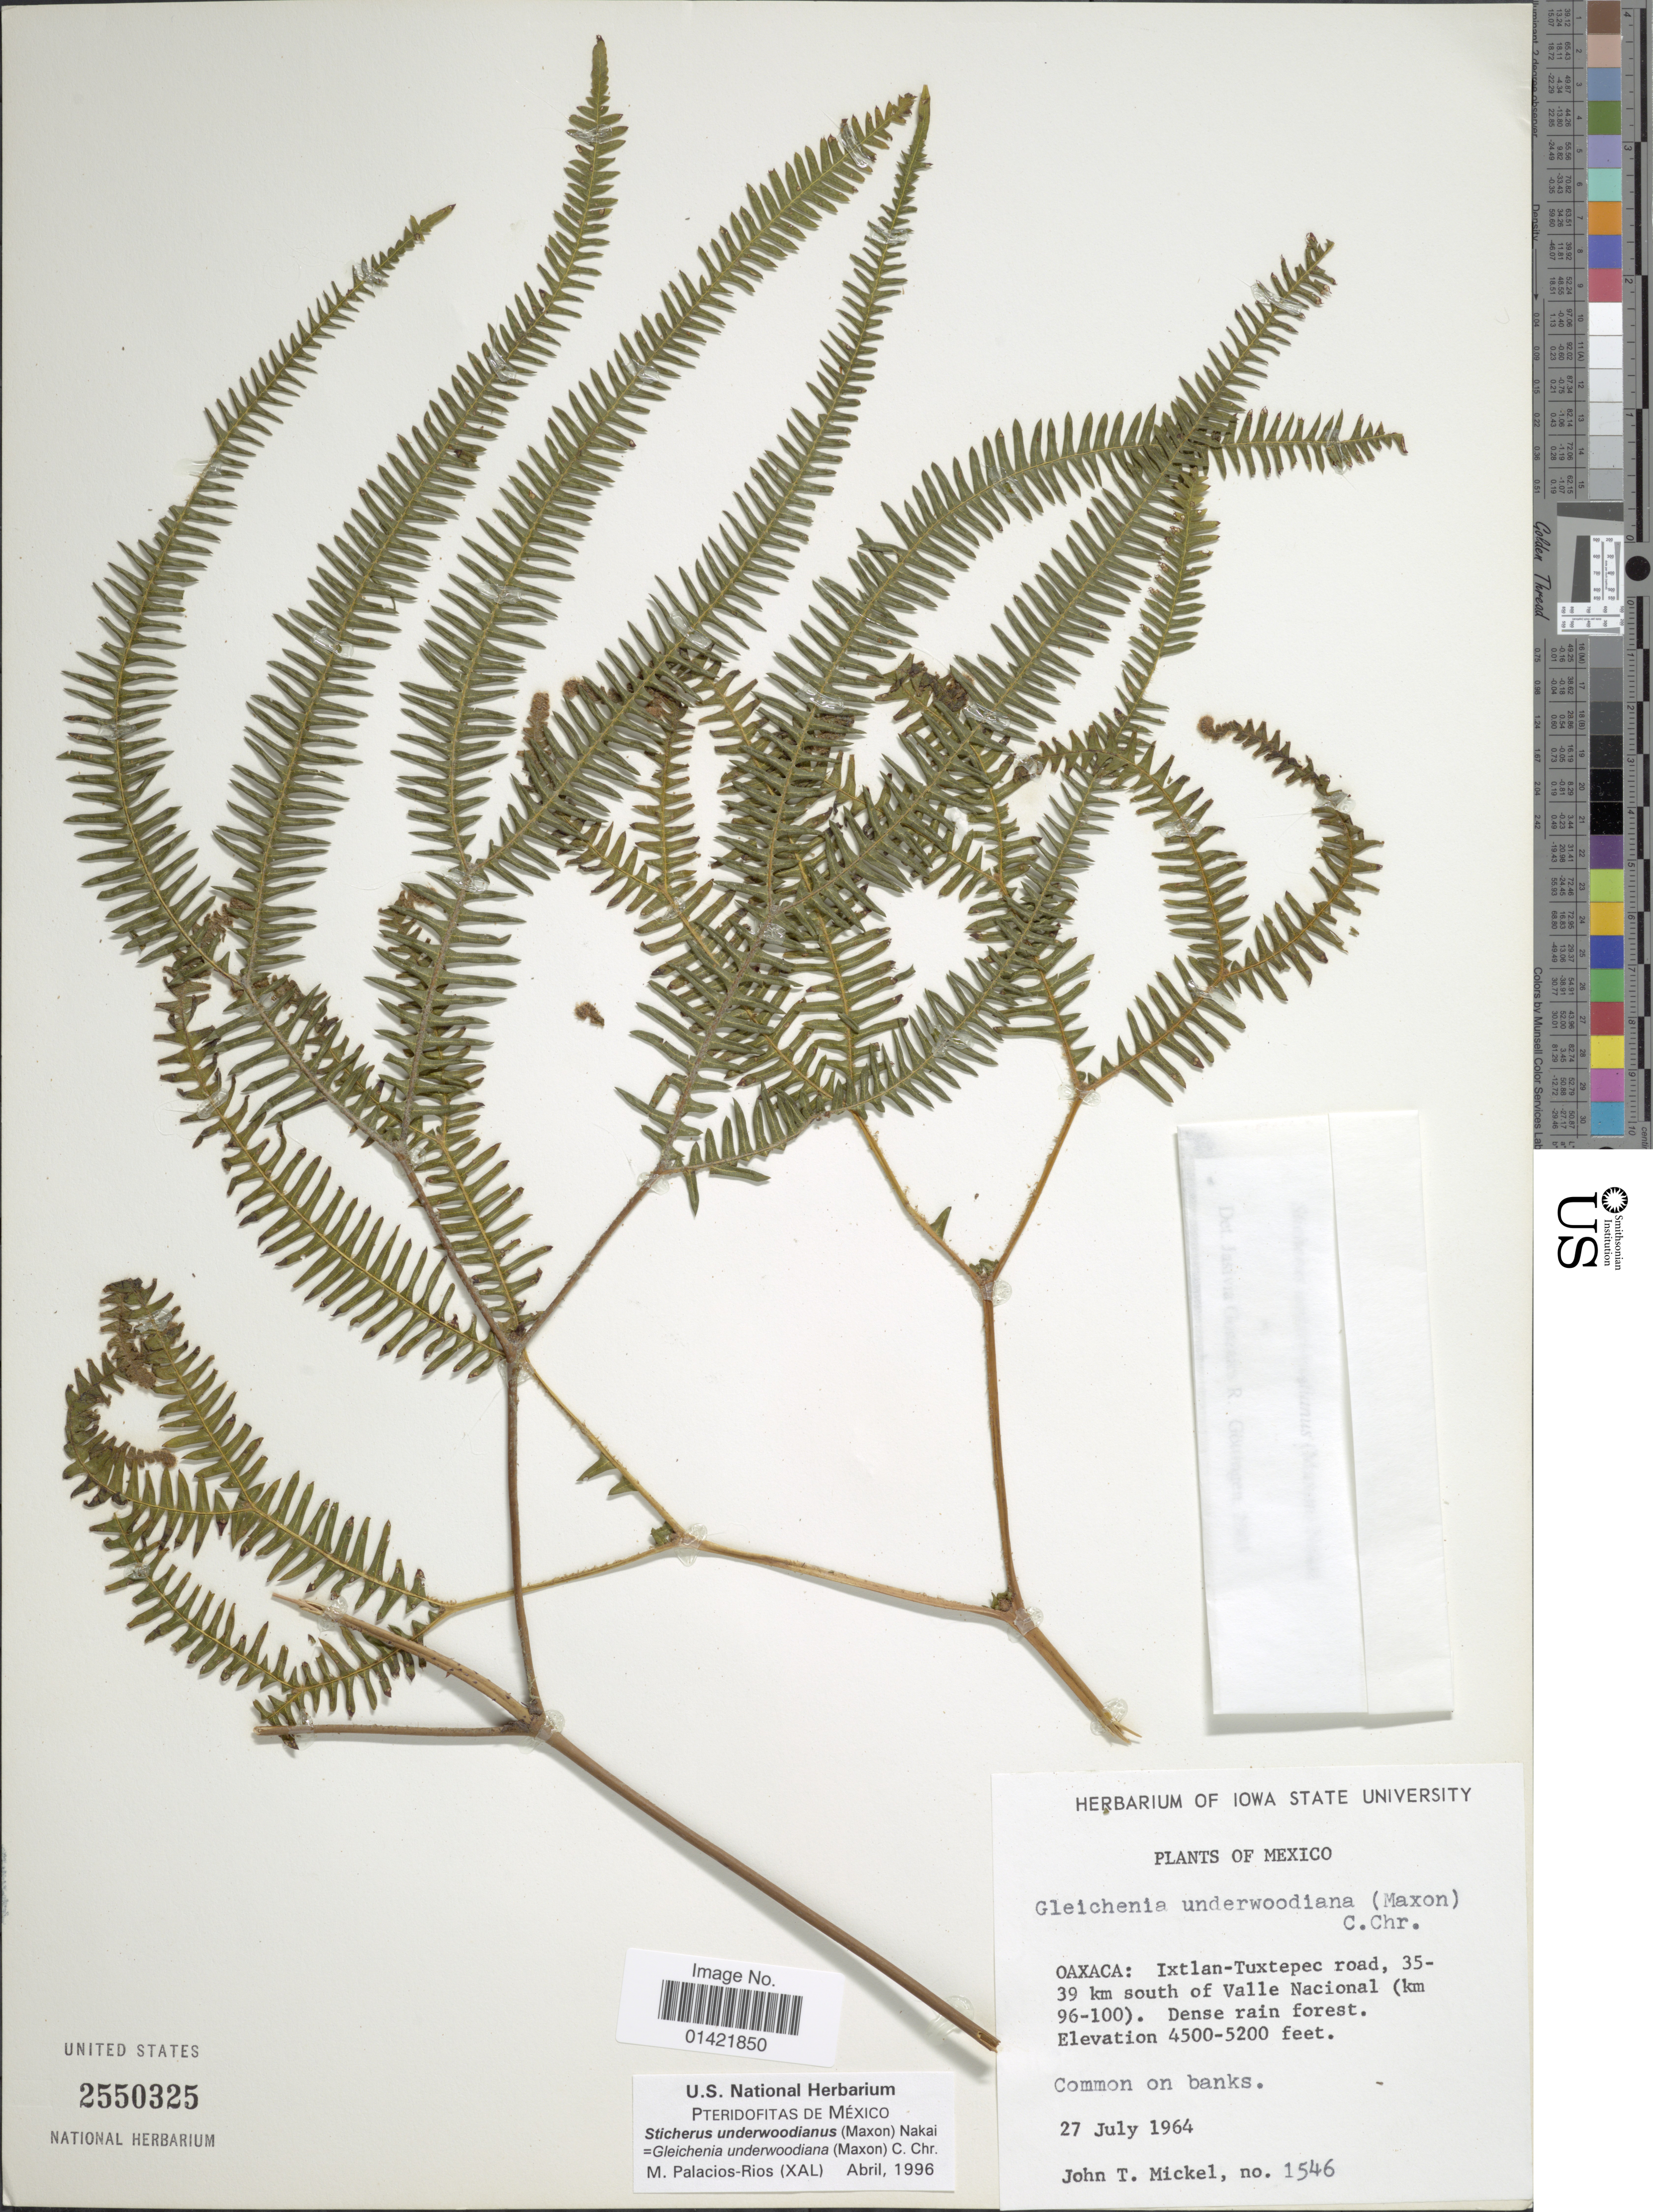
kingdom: Plantae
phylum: Tracheophyta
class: Polypodiopsida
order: Gleicheniales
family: Gleicheniaceae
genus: Sticherus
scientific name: Sticherus underwoodianus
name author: (Maxon) Nakai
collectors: J. T. Mickel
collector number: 1546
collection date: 1964-07-27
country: Mexico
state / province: Oaxaca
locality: Ixtlan-Tuxtepec road, 35-39 km south of Valle Nacional (km96-100).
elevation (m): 1372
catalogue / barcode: US 2550325